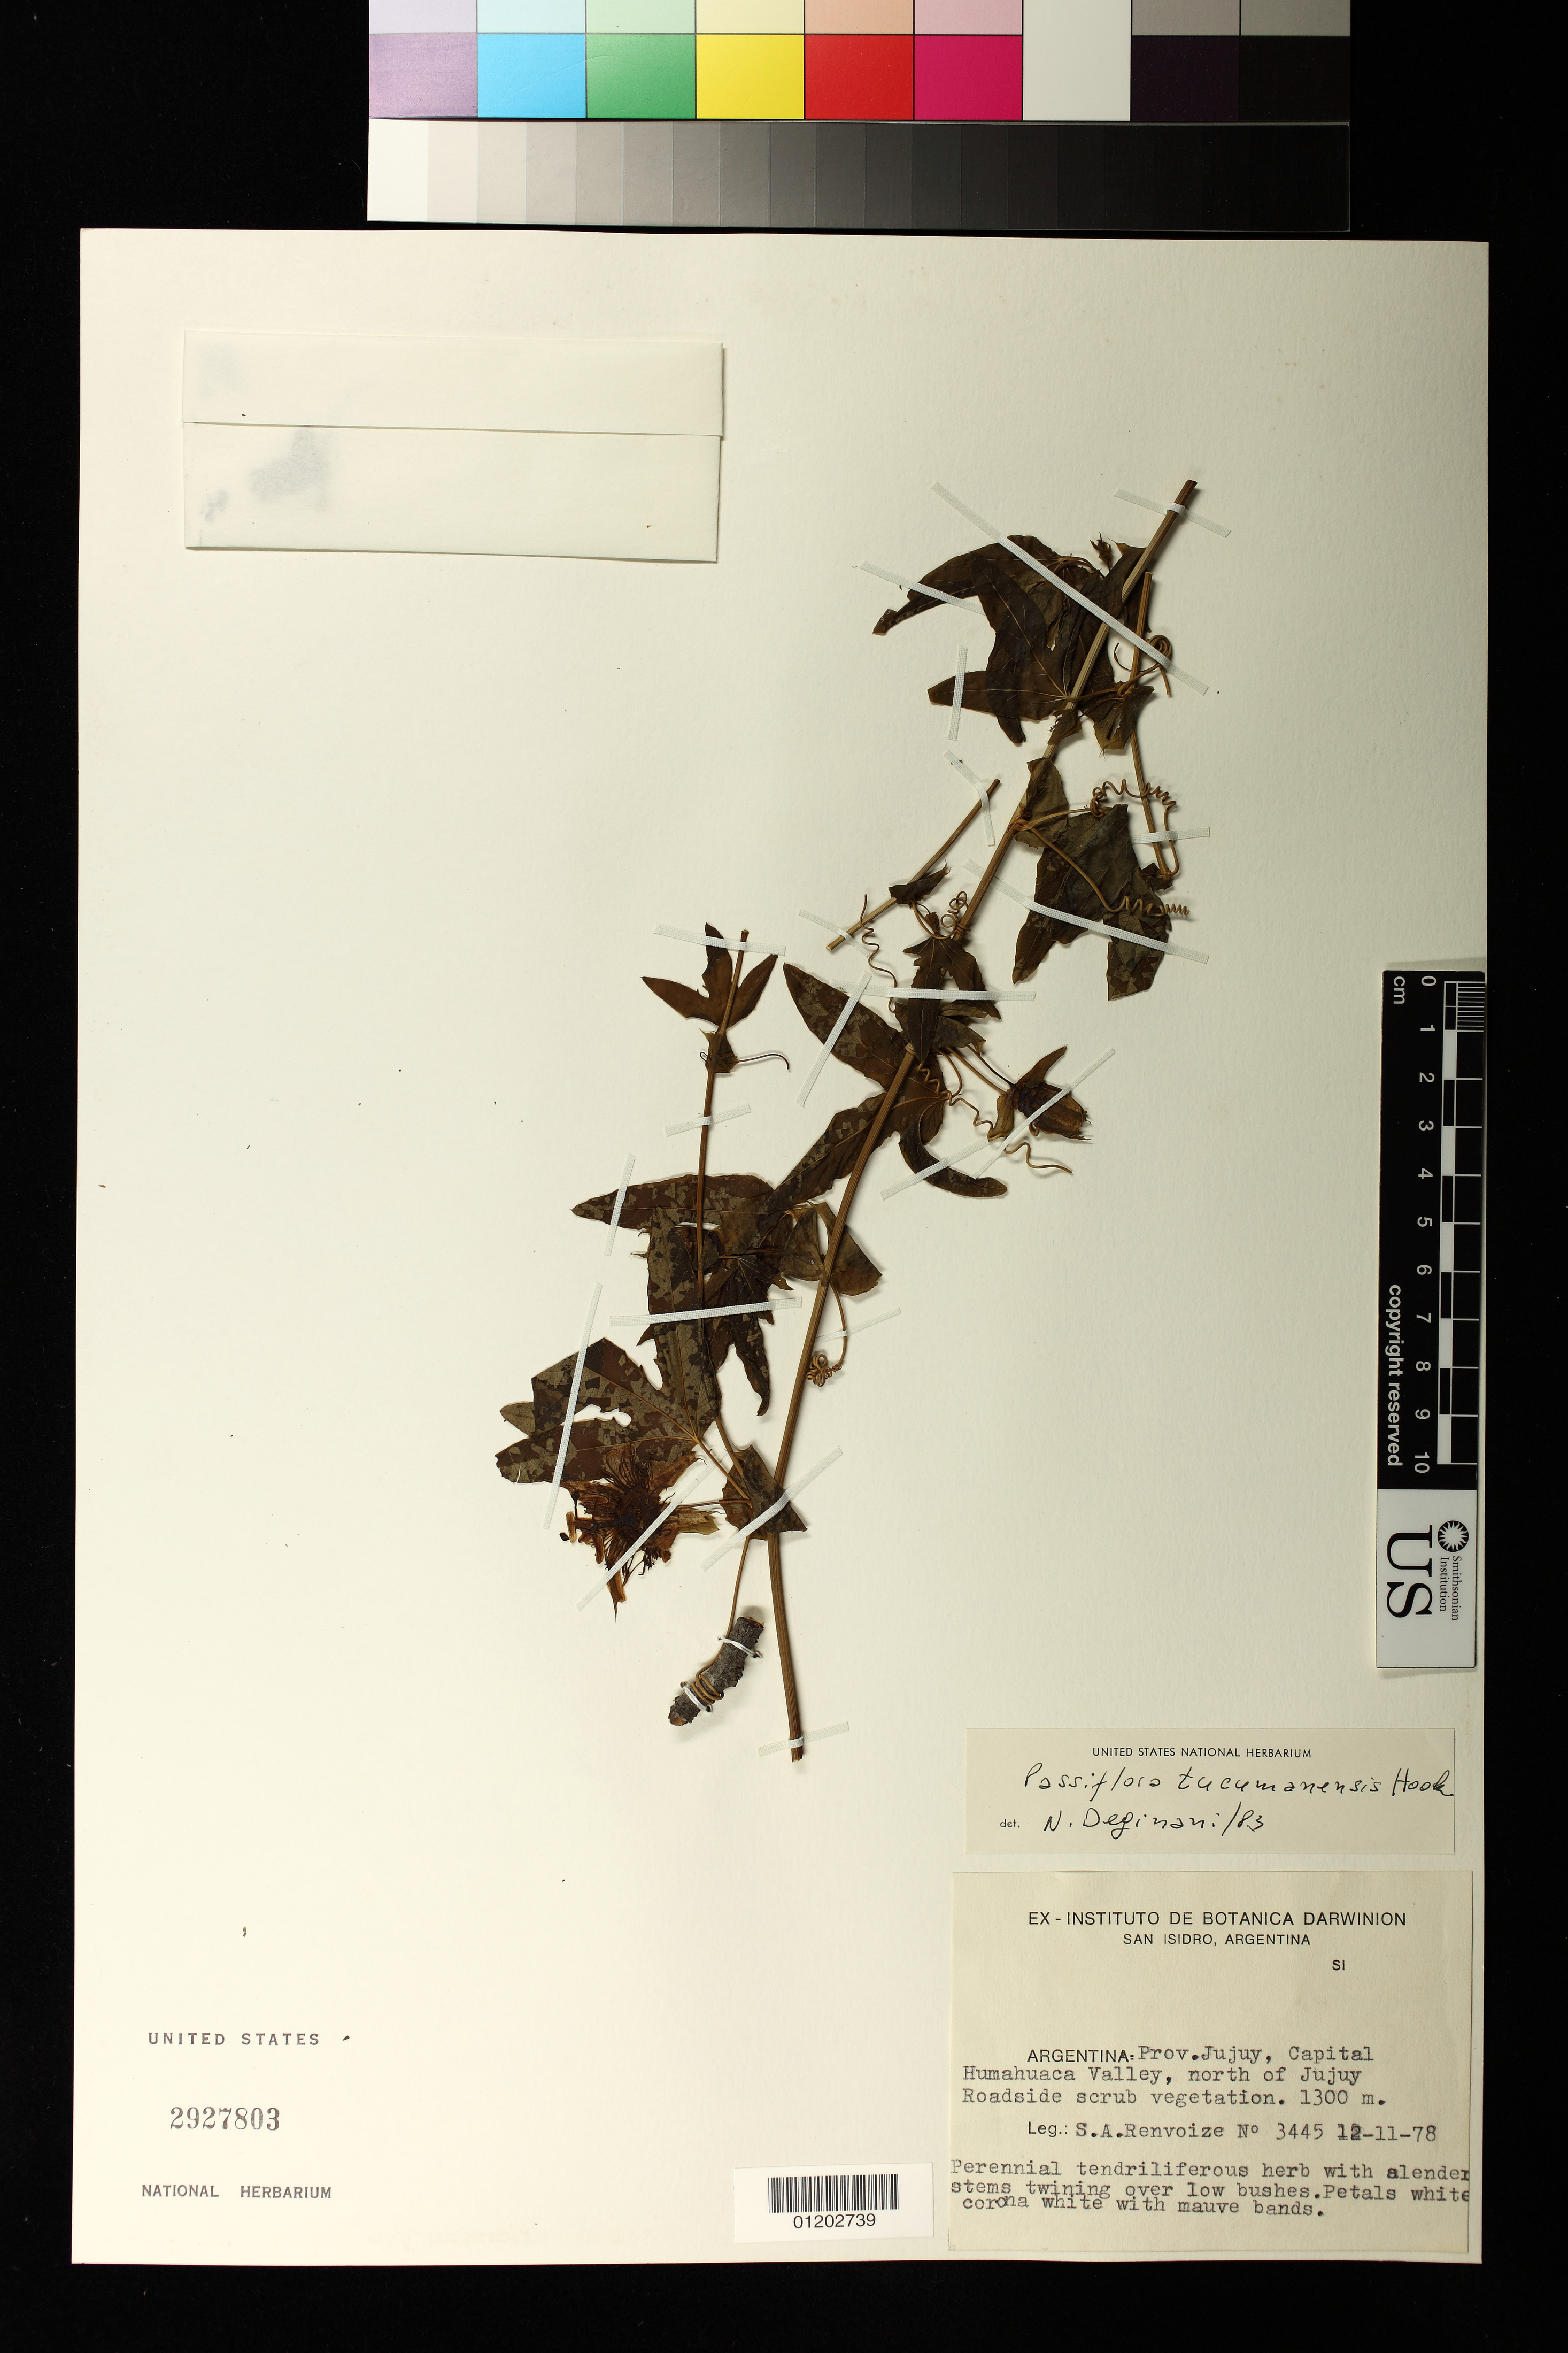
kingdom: Plantae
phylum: Tracheophyta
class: Magnoliopsida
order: Malpighiales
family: Passifloraceae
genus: Passiflora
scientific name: Passiflora naviculata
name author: Griseb.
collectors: S. A. Renvoize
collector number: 3445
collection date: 1978-11-12 or 1978-12-11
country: Argentina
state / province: Jujuy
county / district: Capital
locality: Humahuaca Valley, north of Jujuy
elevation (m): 1300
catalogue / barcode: US 2927803